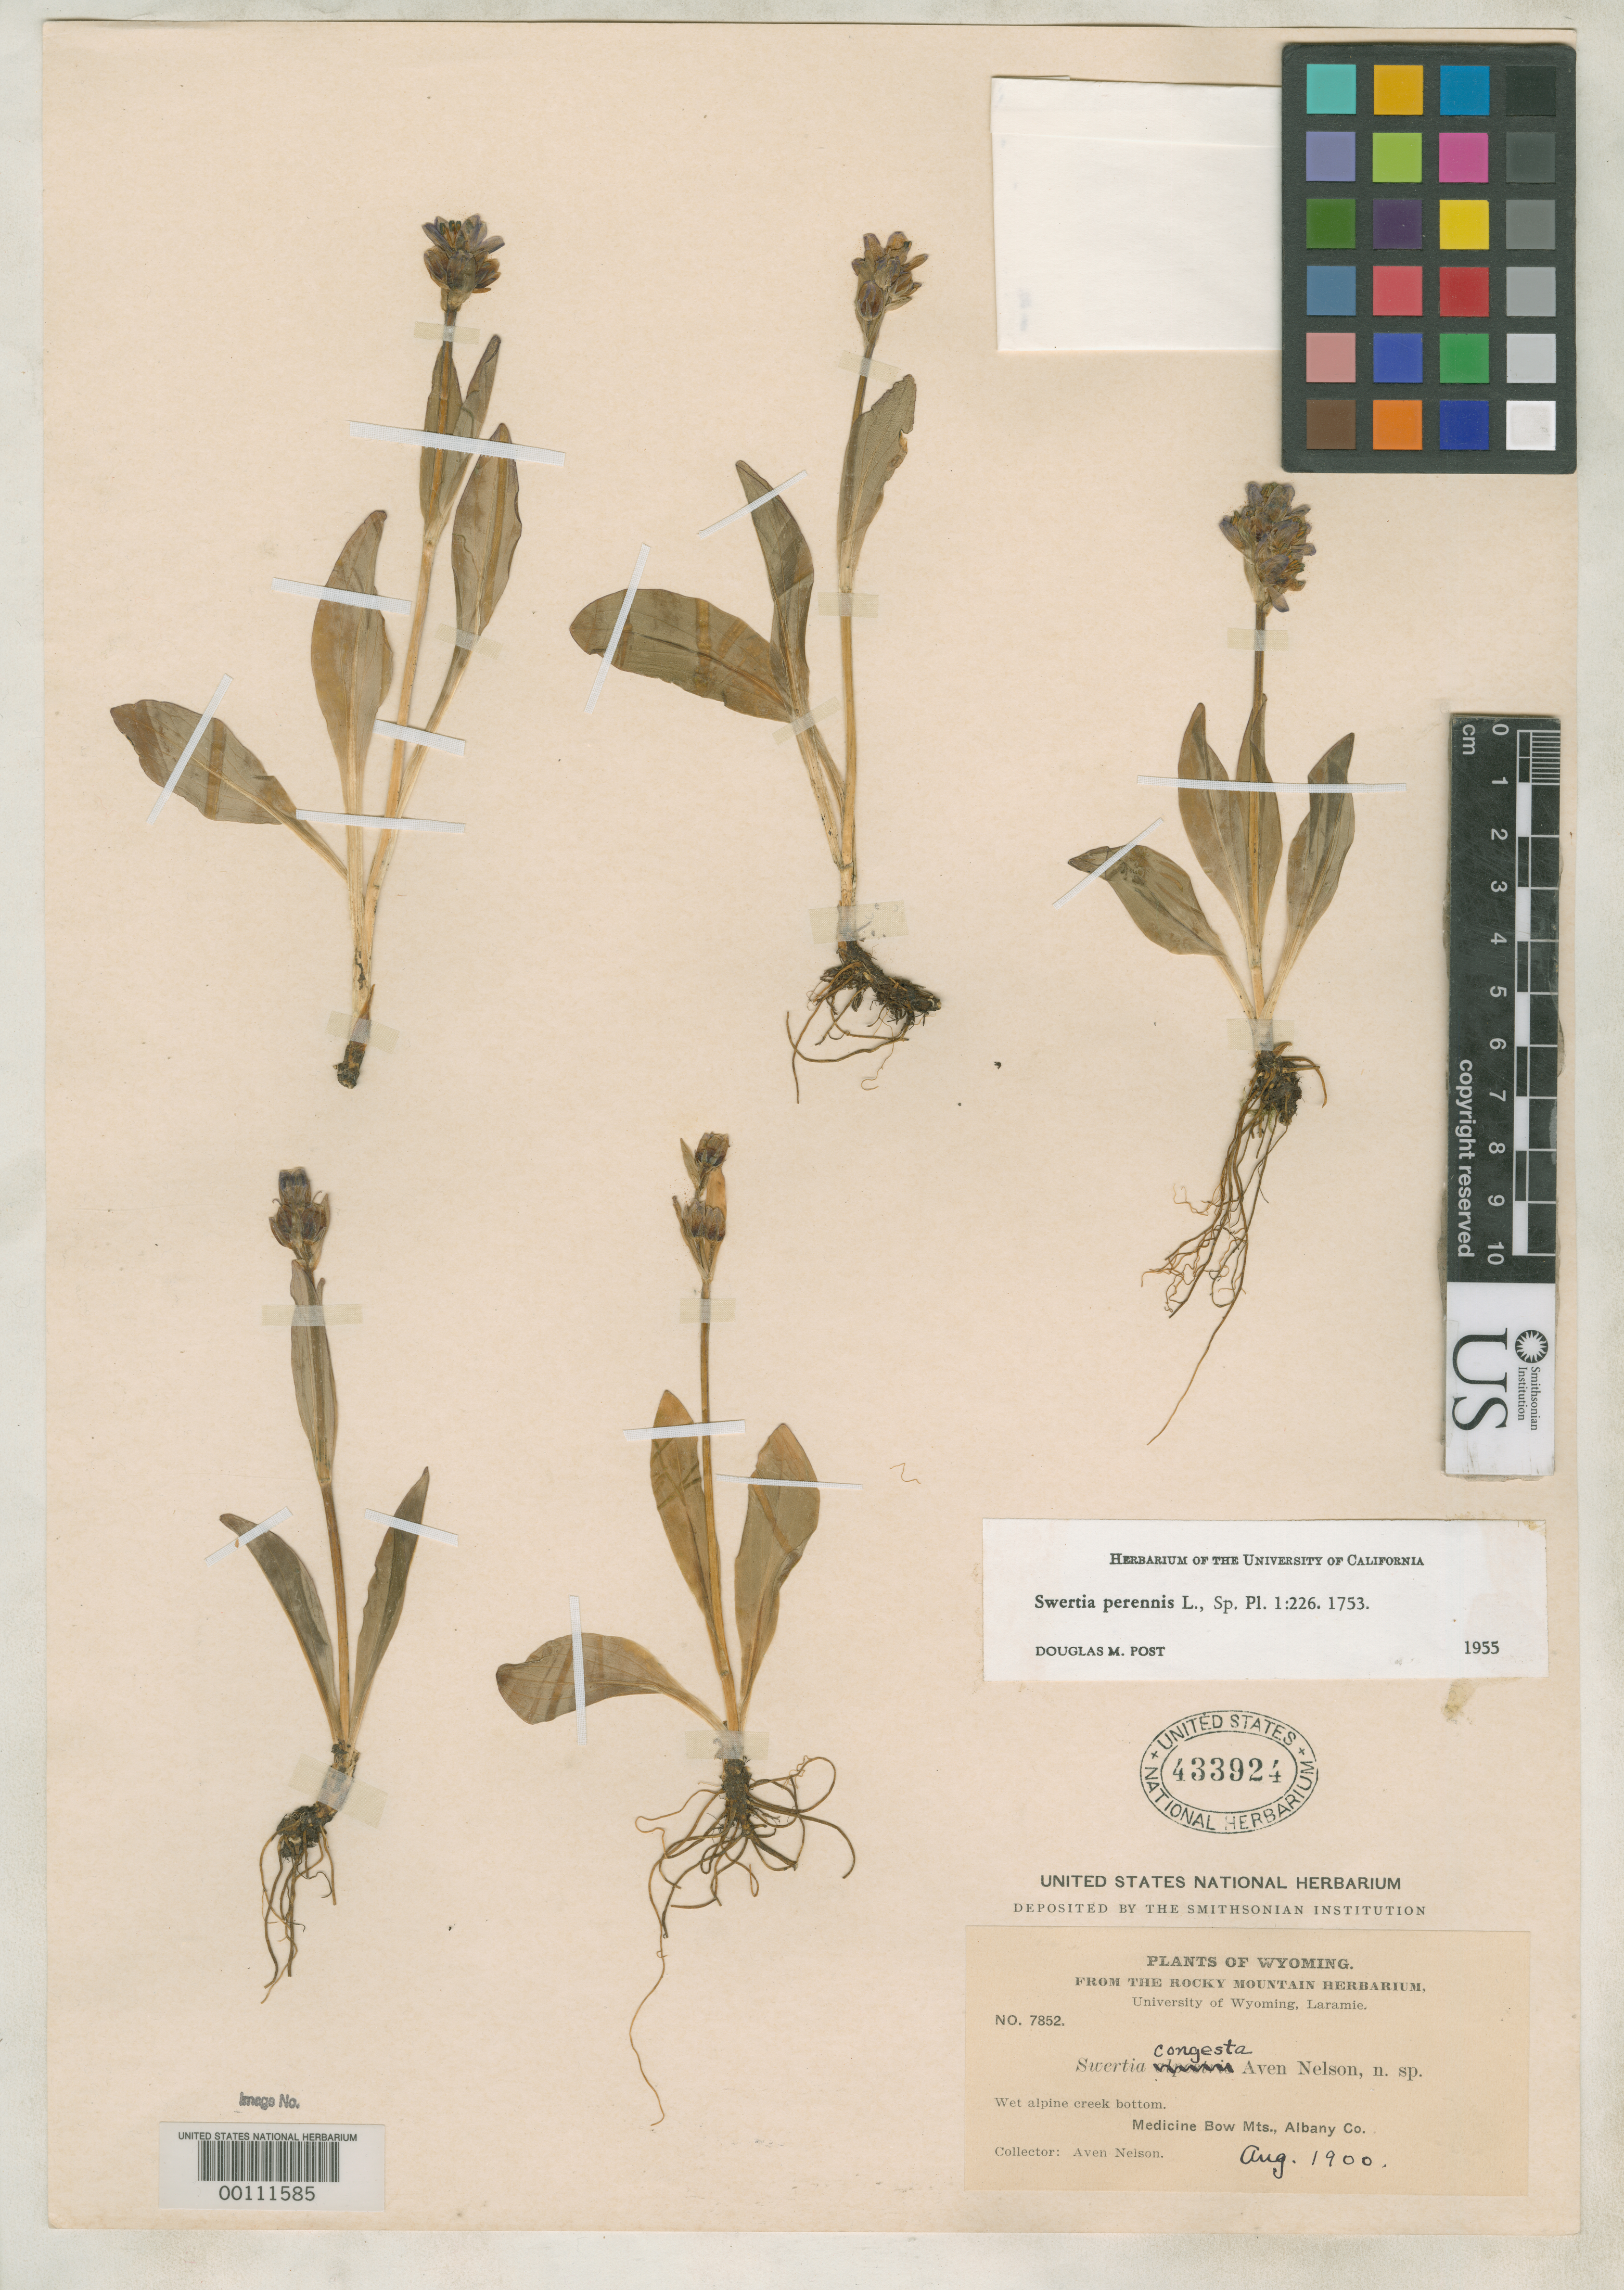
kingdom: Plantae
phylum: Tracheophyta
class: Magnoliopsida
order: Gentianales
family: Gentianaceae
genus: Swertia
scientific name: Swertia congesta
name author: A. Nelson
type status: Isotype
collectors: A. Nelson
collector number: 7852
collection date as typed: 01 Aug 1900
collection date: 1900-08-01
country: United States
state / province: Wyoming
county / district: Albany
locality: Medicine Bow Mountains.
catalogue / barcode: US 433924